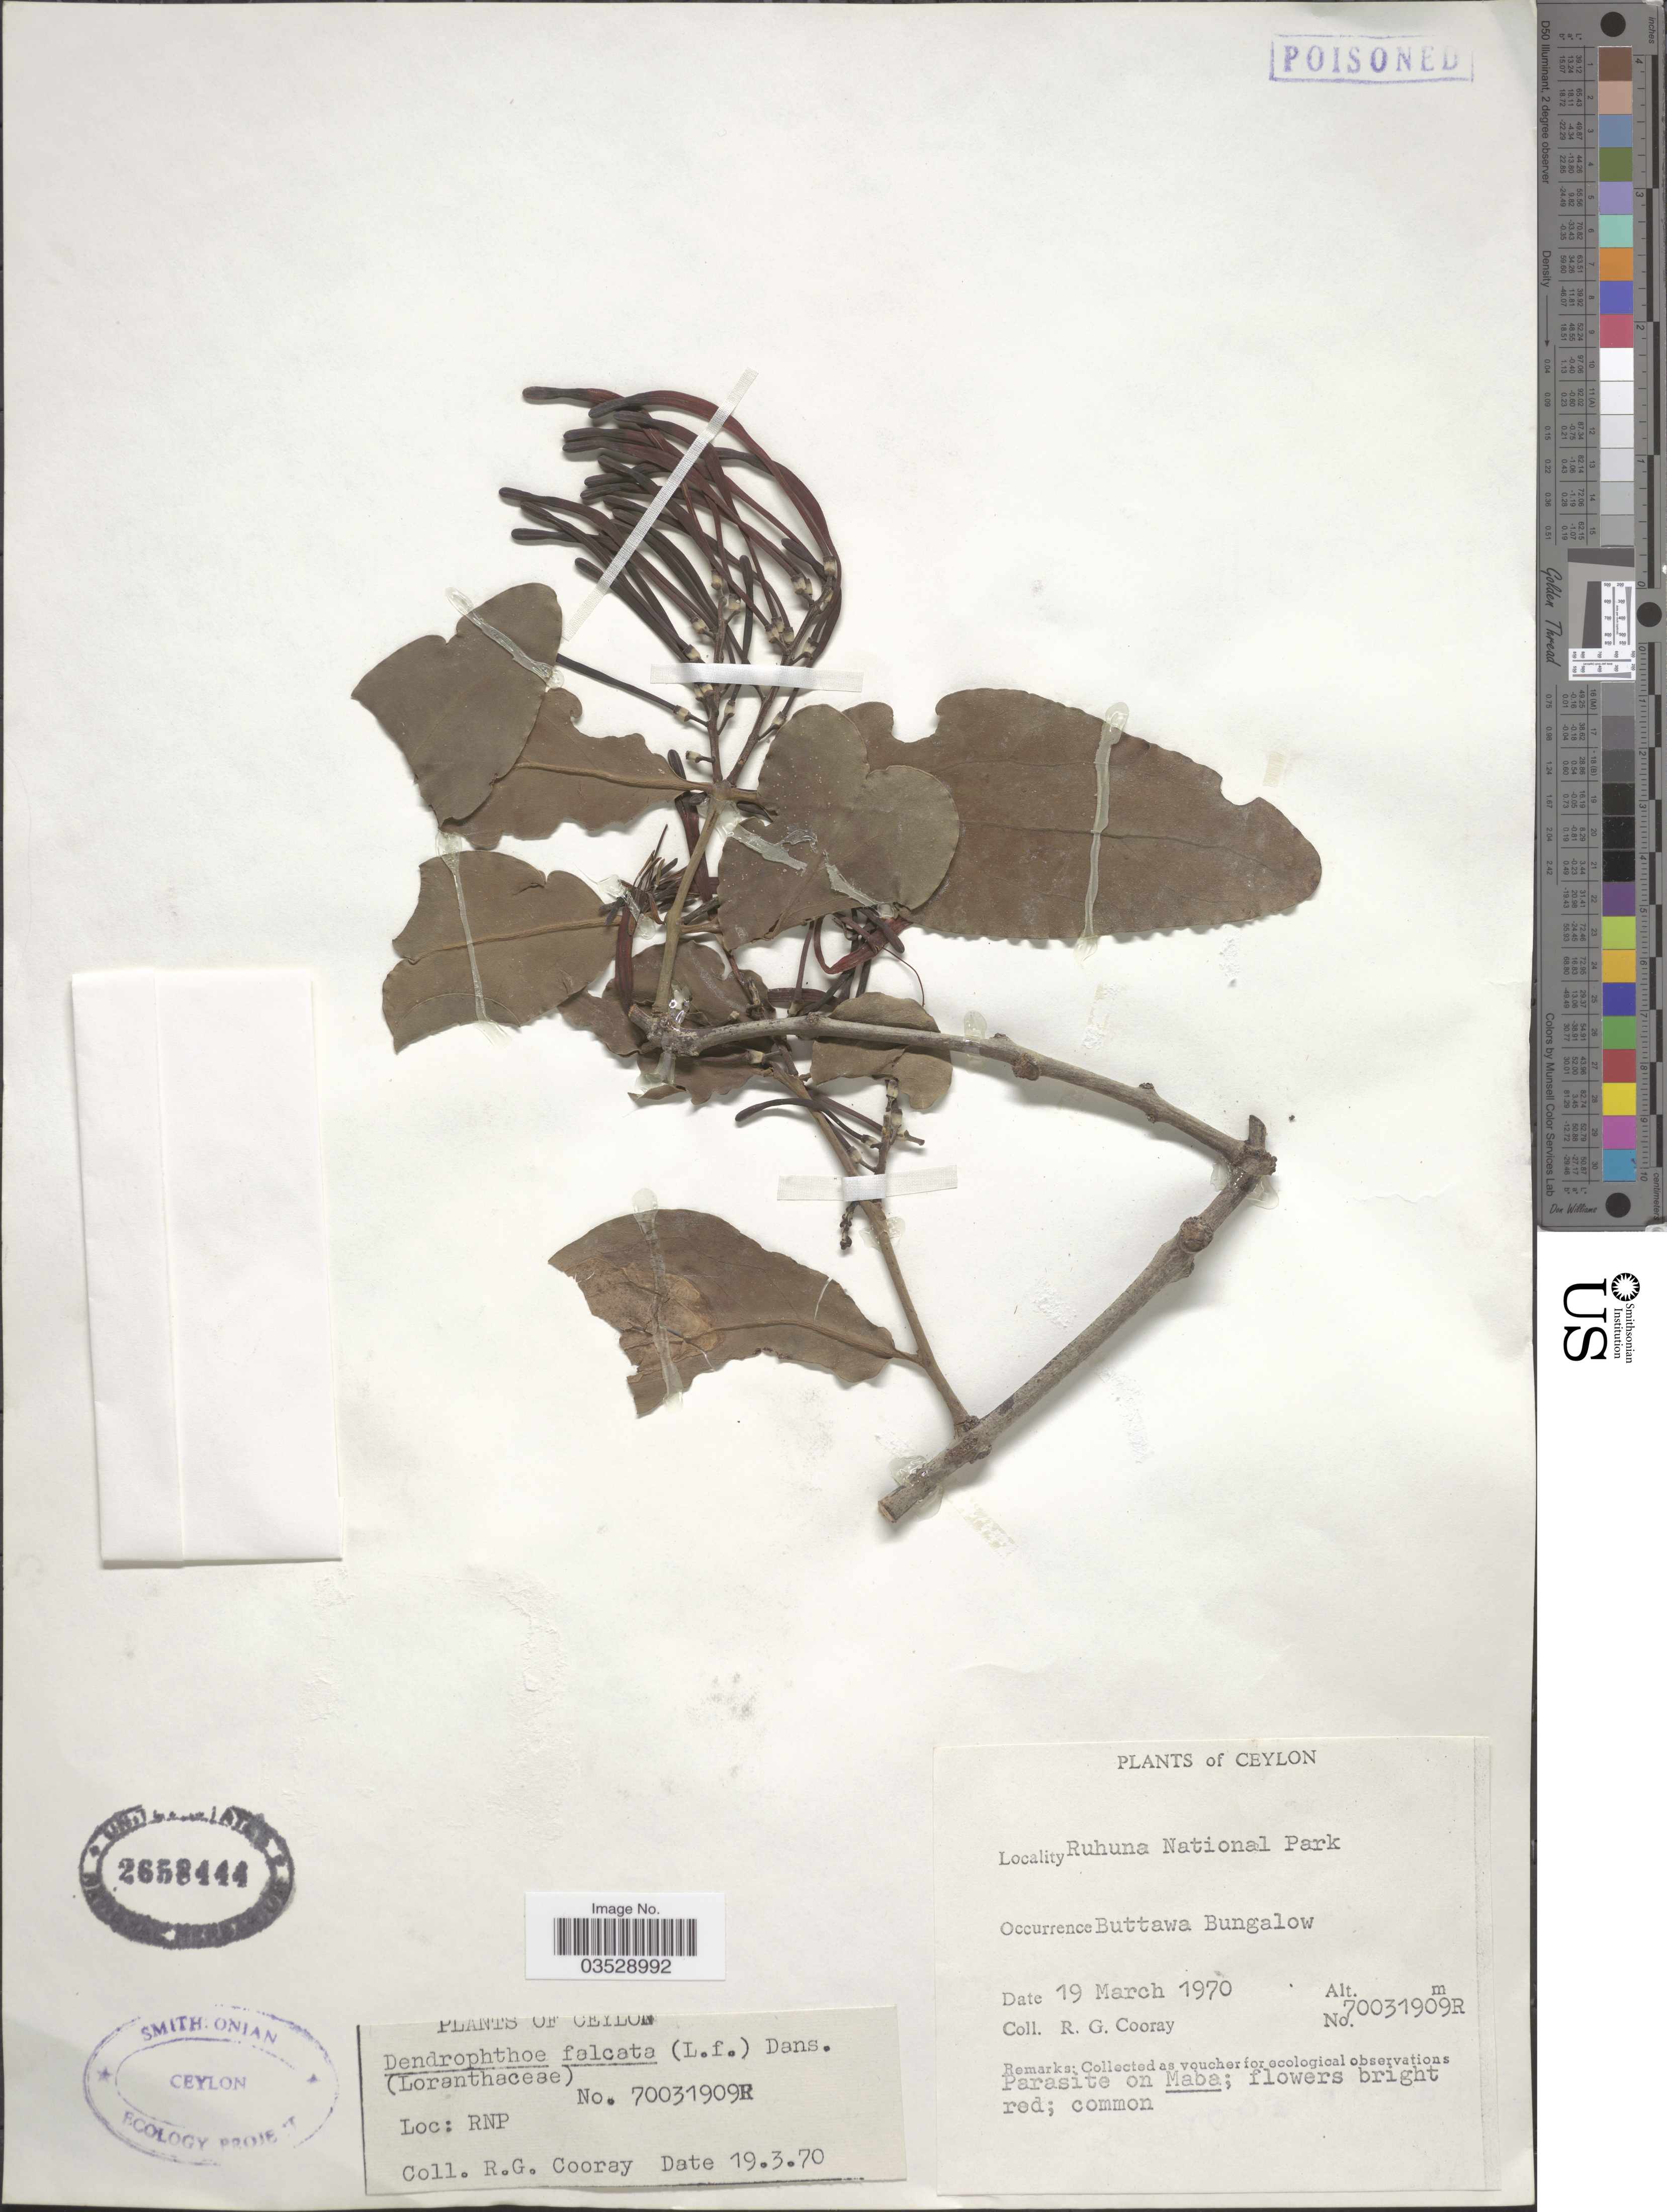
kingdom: Plantae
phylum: Tracheophyta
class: Magnoliopsida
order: Santalales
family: Loranthaceae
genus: Dendrophthoe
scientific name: Dendrophthoe falcata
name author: (L. f.) Ettingsh.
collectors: R. Cooray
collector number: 70031909R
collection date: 1970-03-19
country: Sri Lanka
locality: Ceylon. Ruhuna National Park. Buttawa Bungalow.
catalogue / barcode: US 2658444